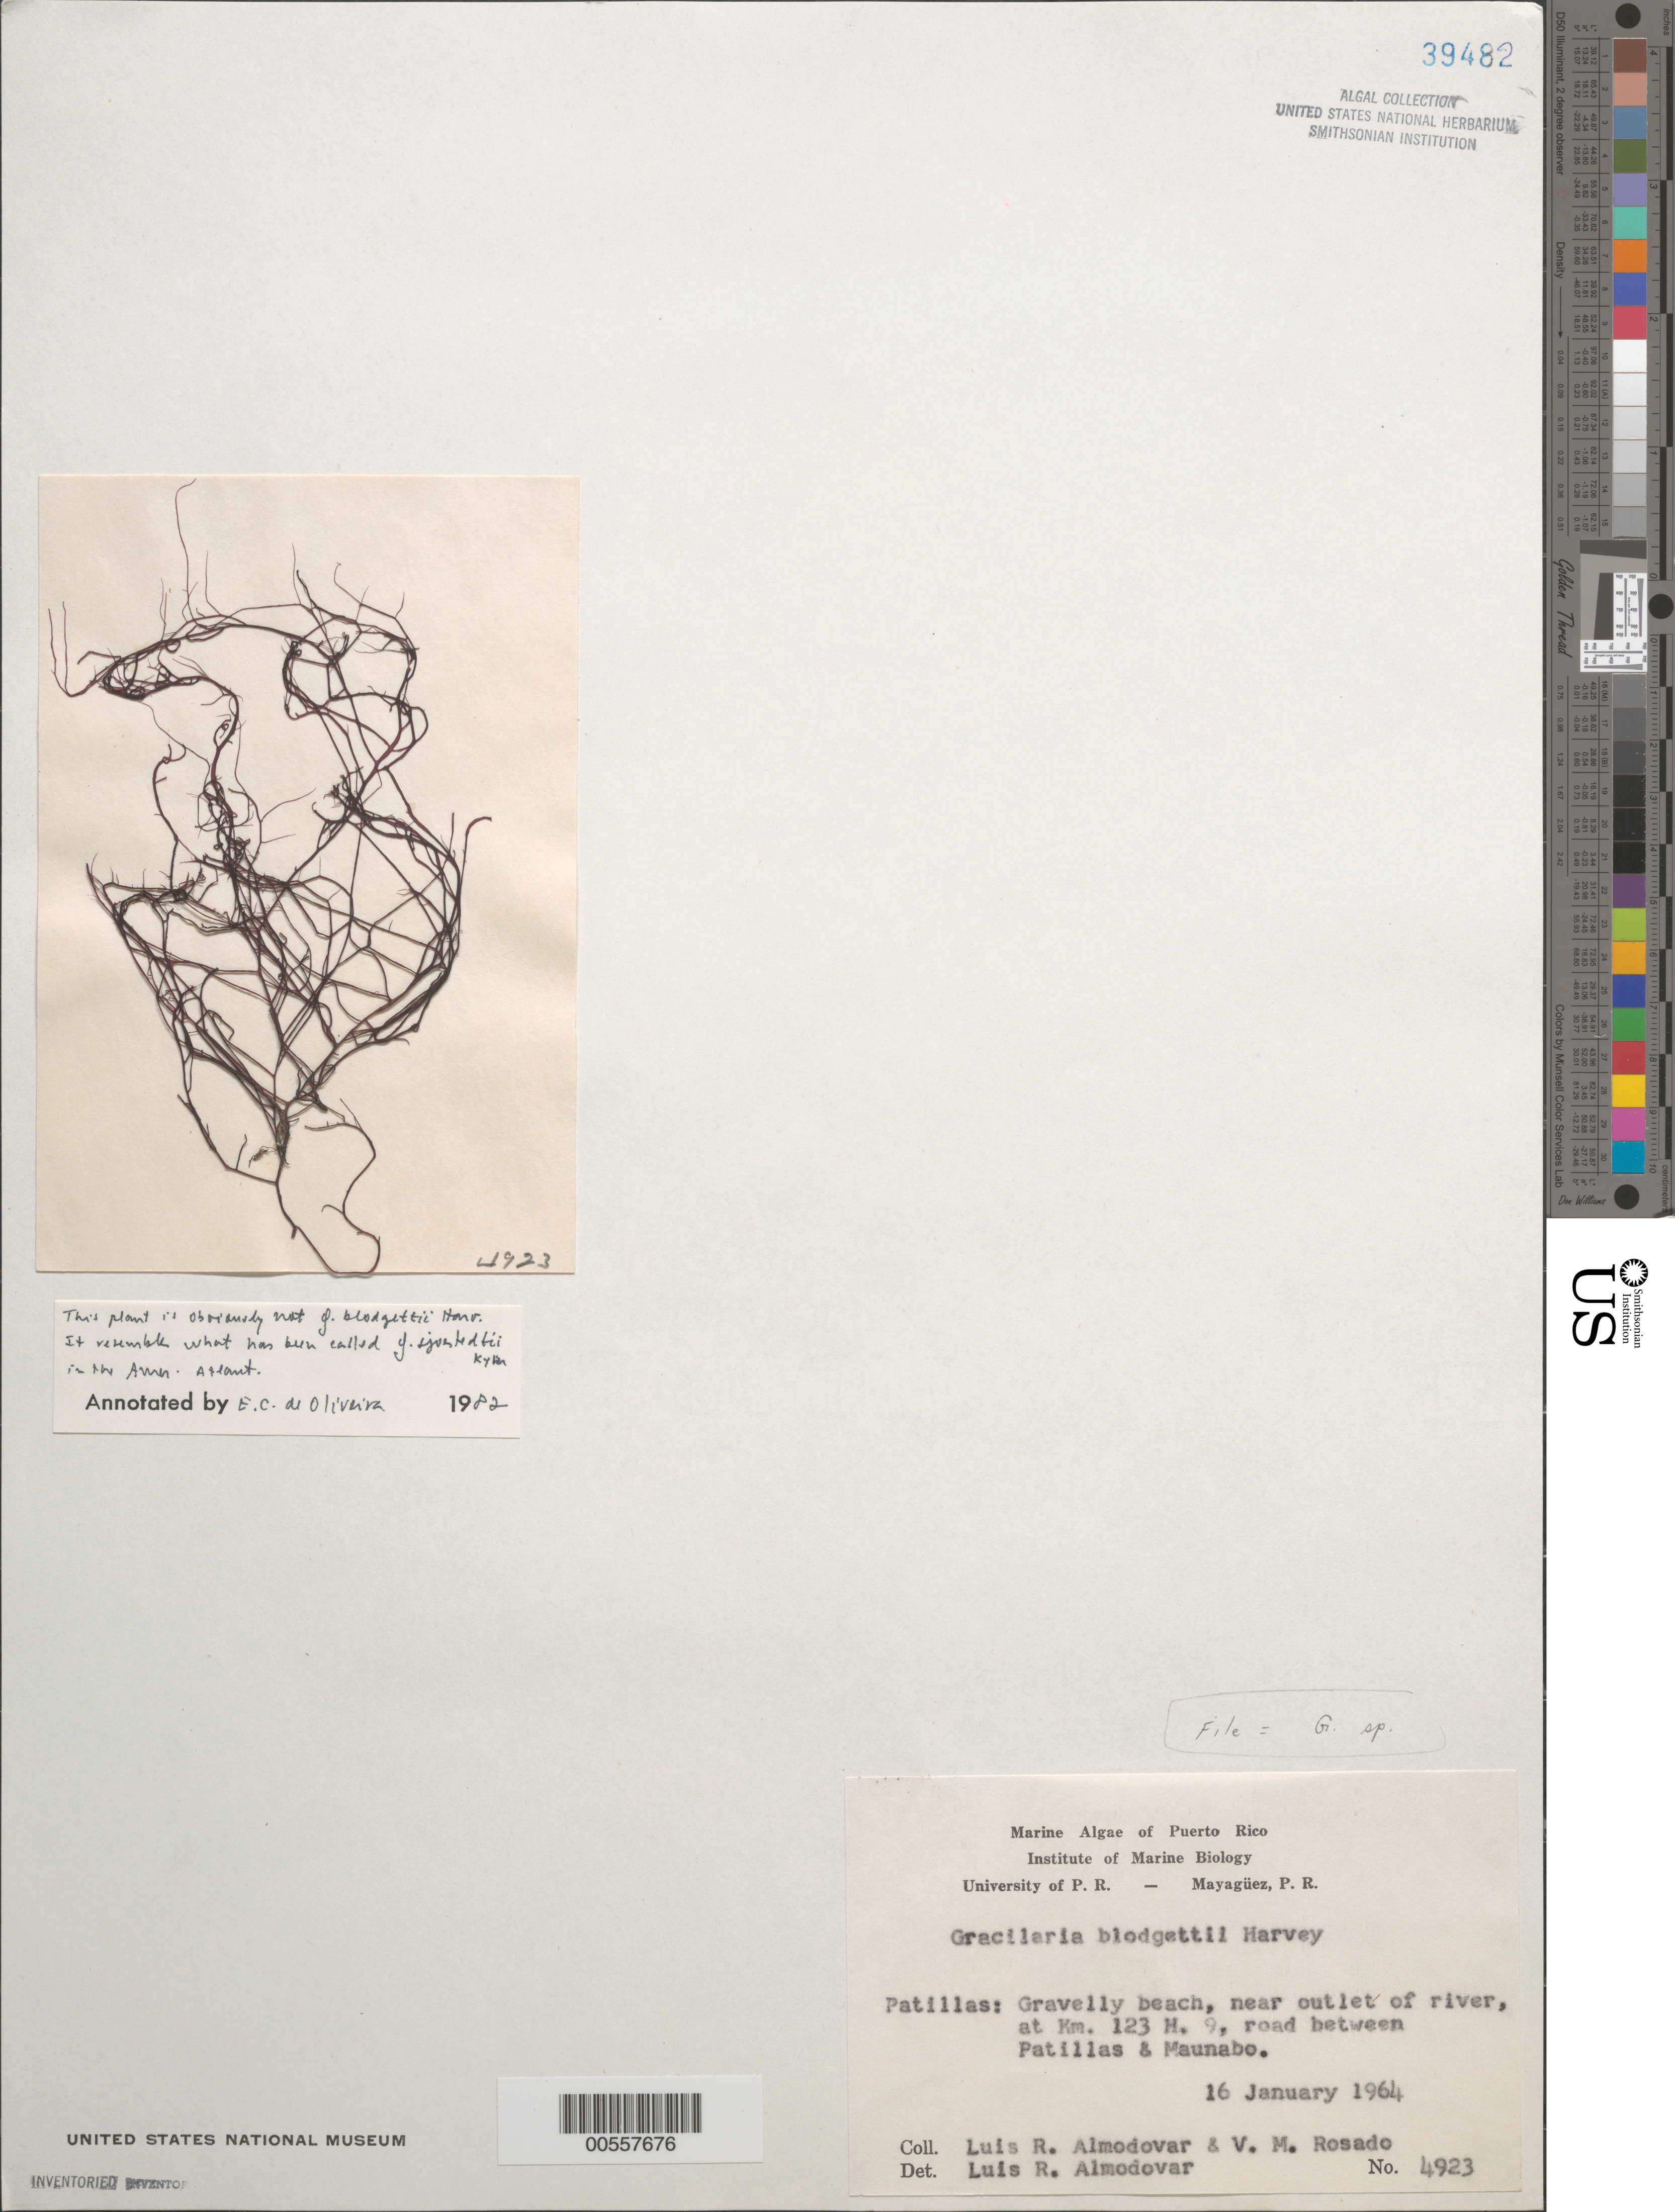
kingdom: Plantae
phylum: Rhodophyta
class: Florideophyceae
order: Gracilariales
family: Gracilariaceae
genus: Gracilaria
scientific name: Gracilaria blodgettii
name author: Harv.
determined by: Oliveira, E. C. de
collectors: L. Almodovar & V. Rosado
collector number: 4923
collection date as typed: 16 Jan 1964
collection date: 1964-01-16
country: Puerto Rico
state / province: Patillas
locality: Between Patillas and Maunabo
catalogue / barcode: US 39482